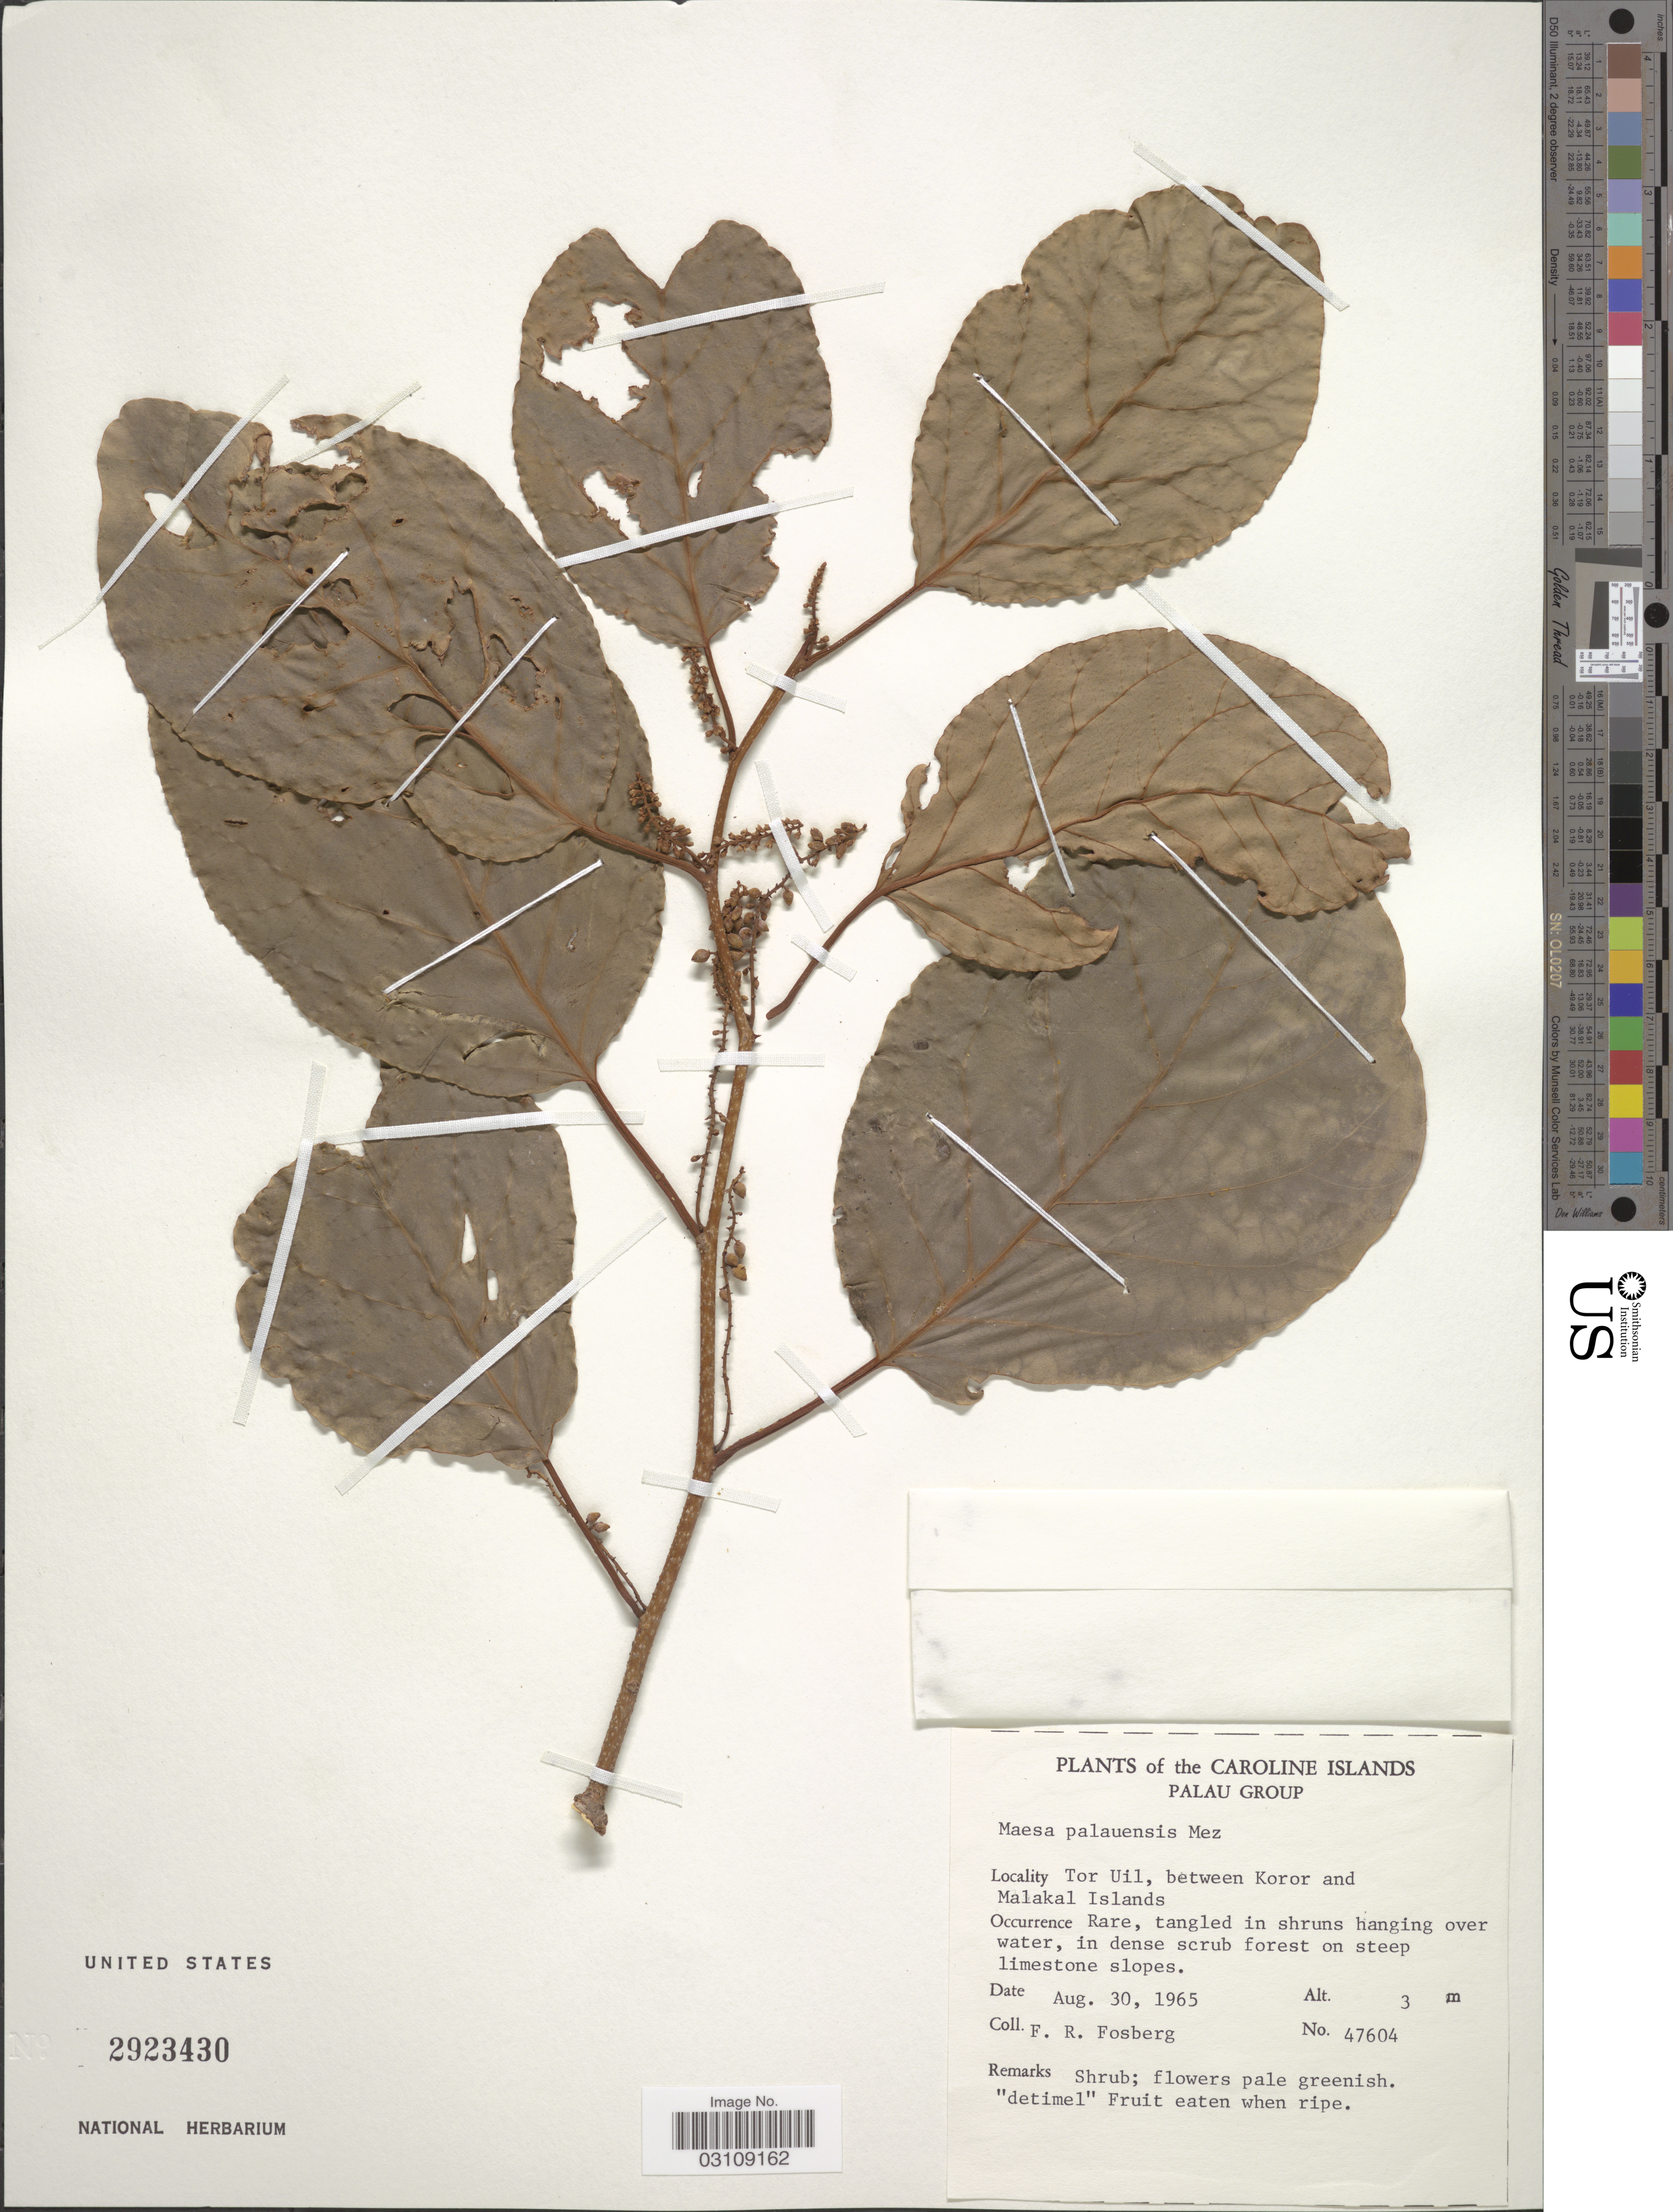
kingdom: Plantae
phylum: Tracheophyta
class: Magnoliopsida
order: Ericales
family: Primulaceae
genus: Maesa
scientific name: Maesa palauensis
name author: Mez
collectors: F. R. Fosberg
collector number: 47604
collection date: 1965-08-30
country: Palau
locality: The Caroline Islands, Palau Group, Tor Uil, between Koror and Malakal Islands.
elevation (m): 3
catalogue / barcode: US 2923430